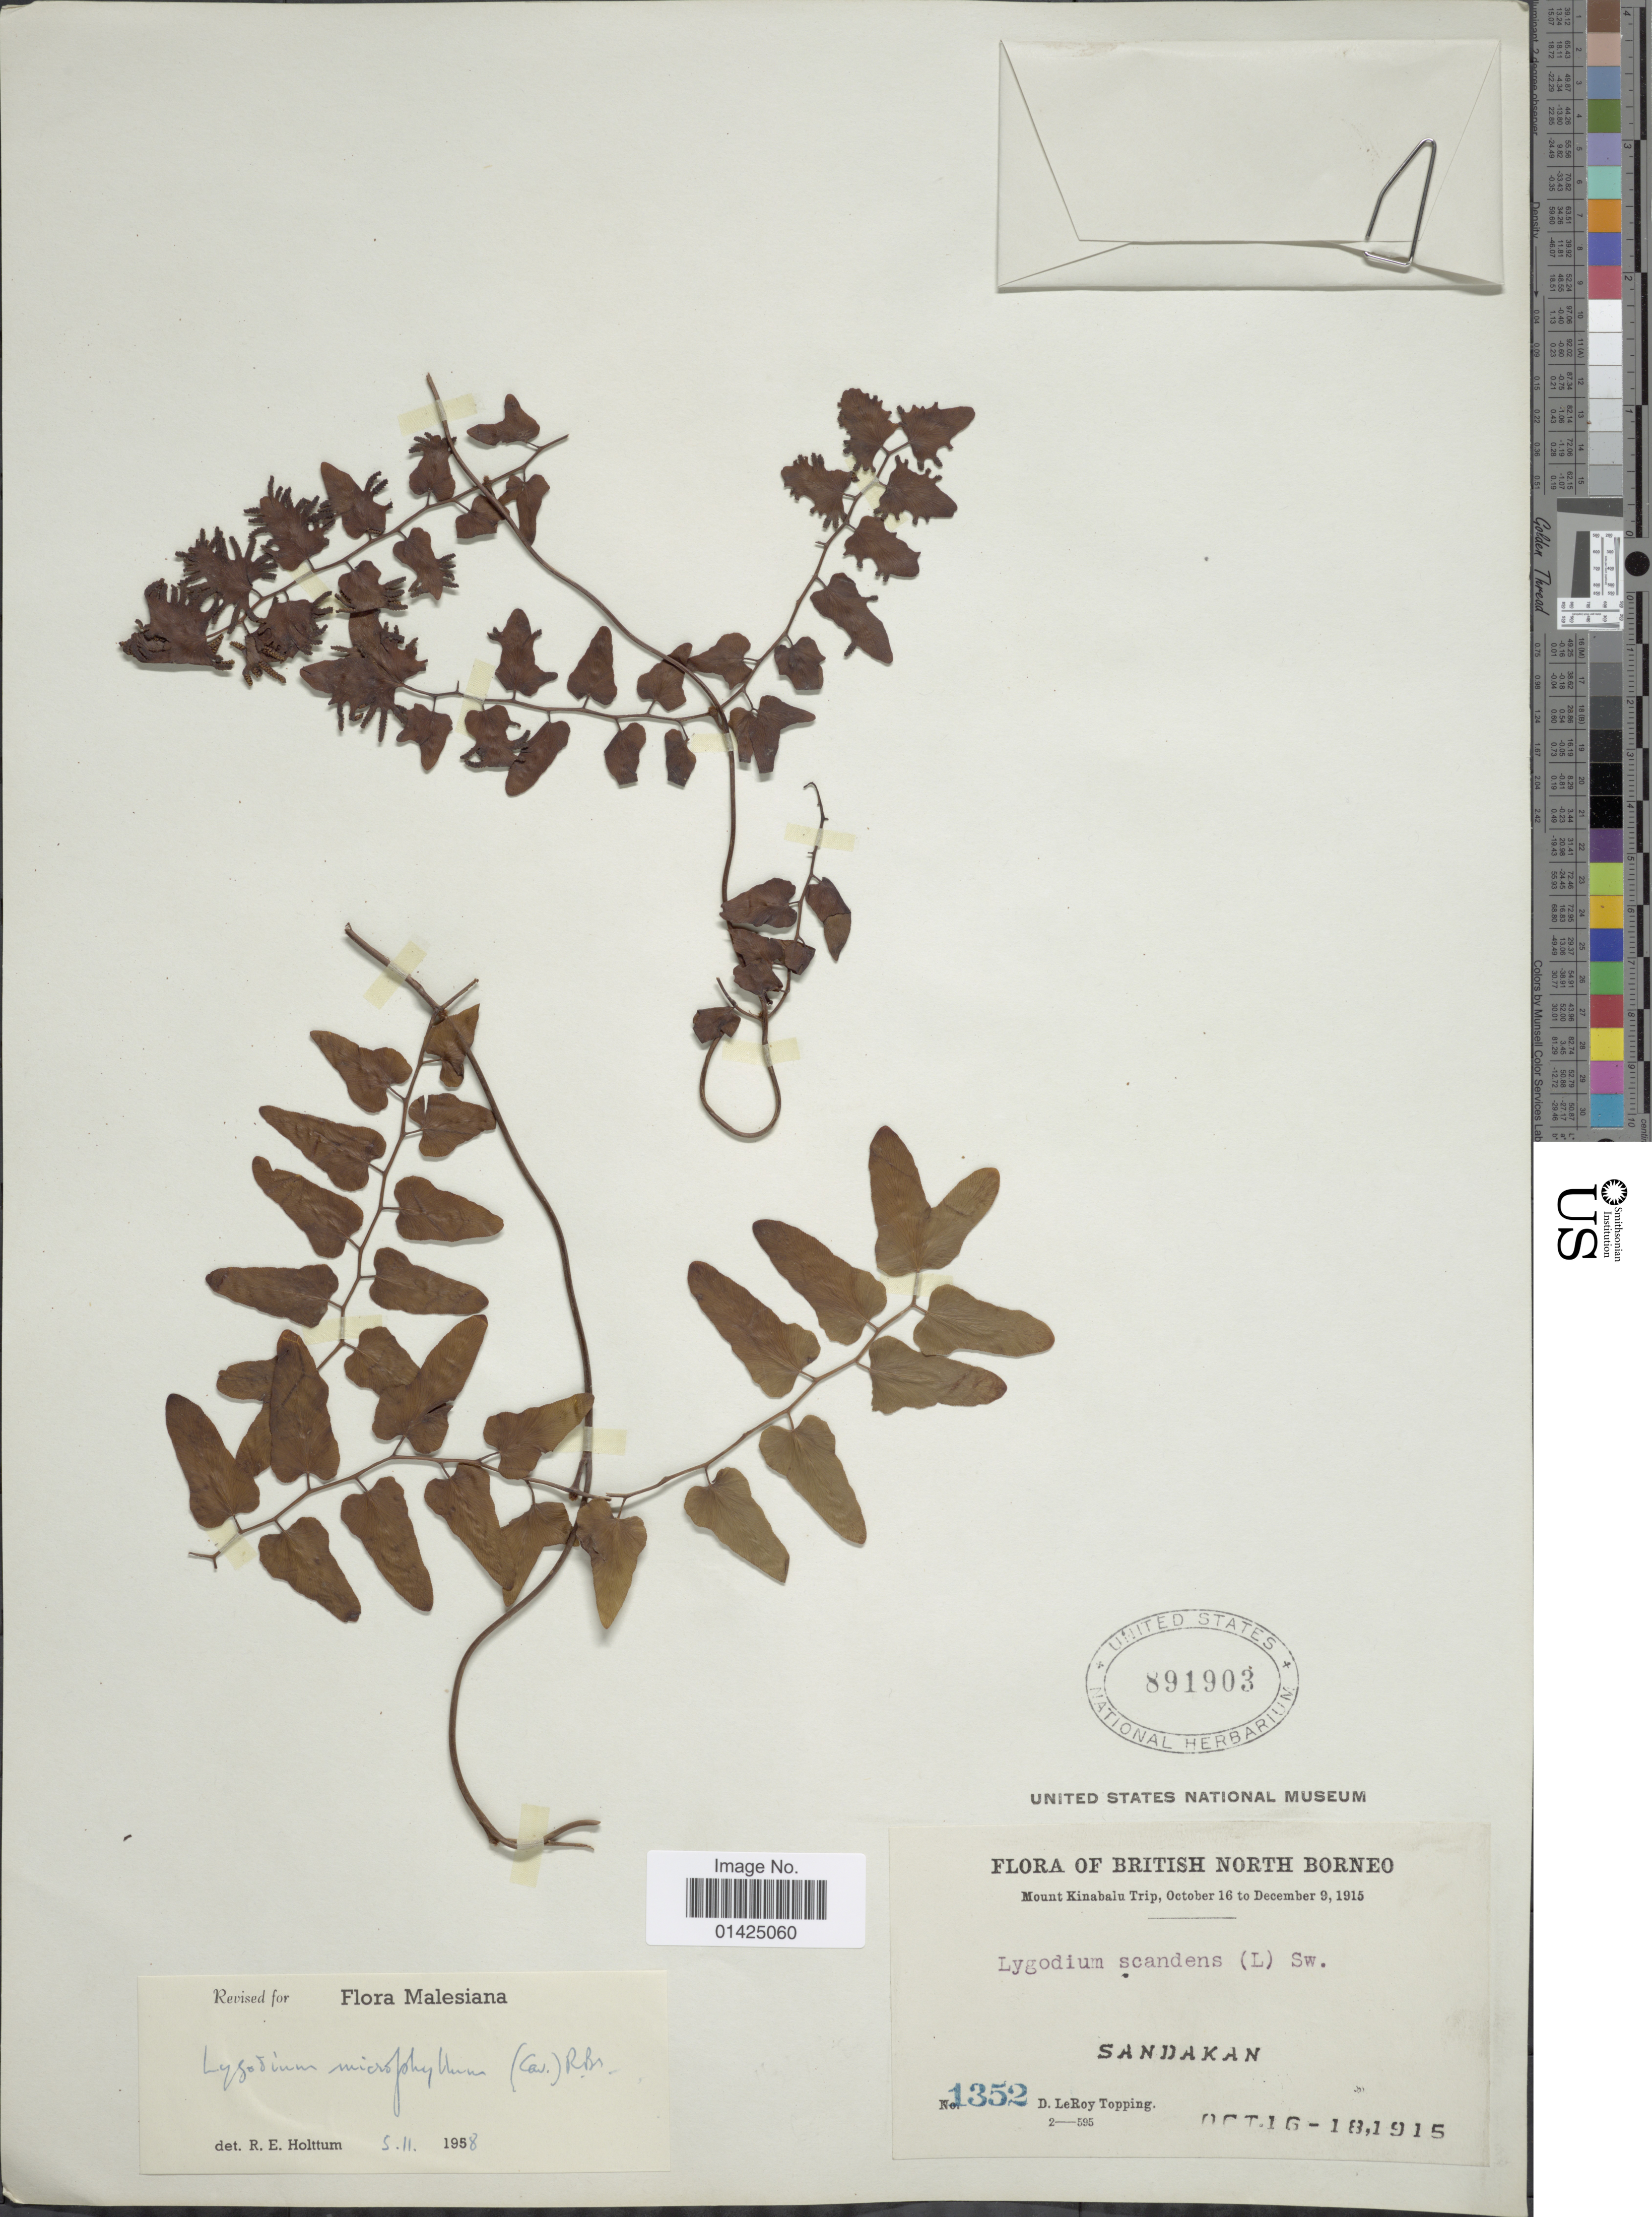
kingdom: Plantae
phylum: Tracheophyta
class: Polypodiopsida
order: Schizaeales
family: Lygodiaceae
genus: Lygodium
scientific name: Lygodium microphyllum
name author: (Cav.) R. Br.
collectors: D. L. Topping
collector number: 1352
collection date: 1915-10-16/1915-10-18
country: Malaysia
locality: British North Borneo, Sandakan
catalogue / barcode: US 891903